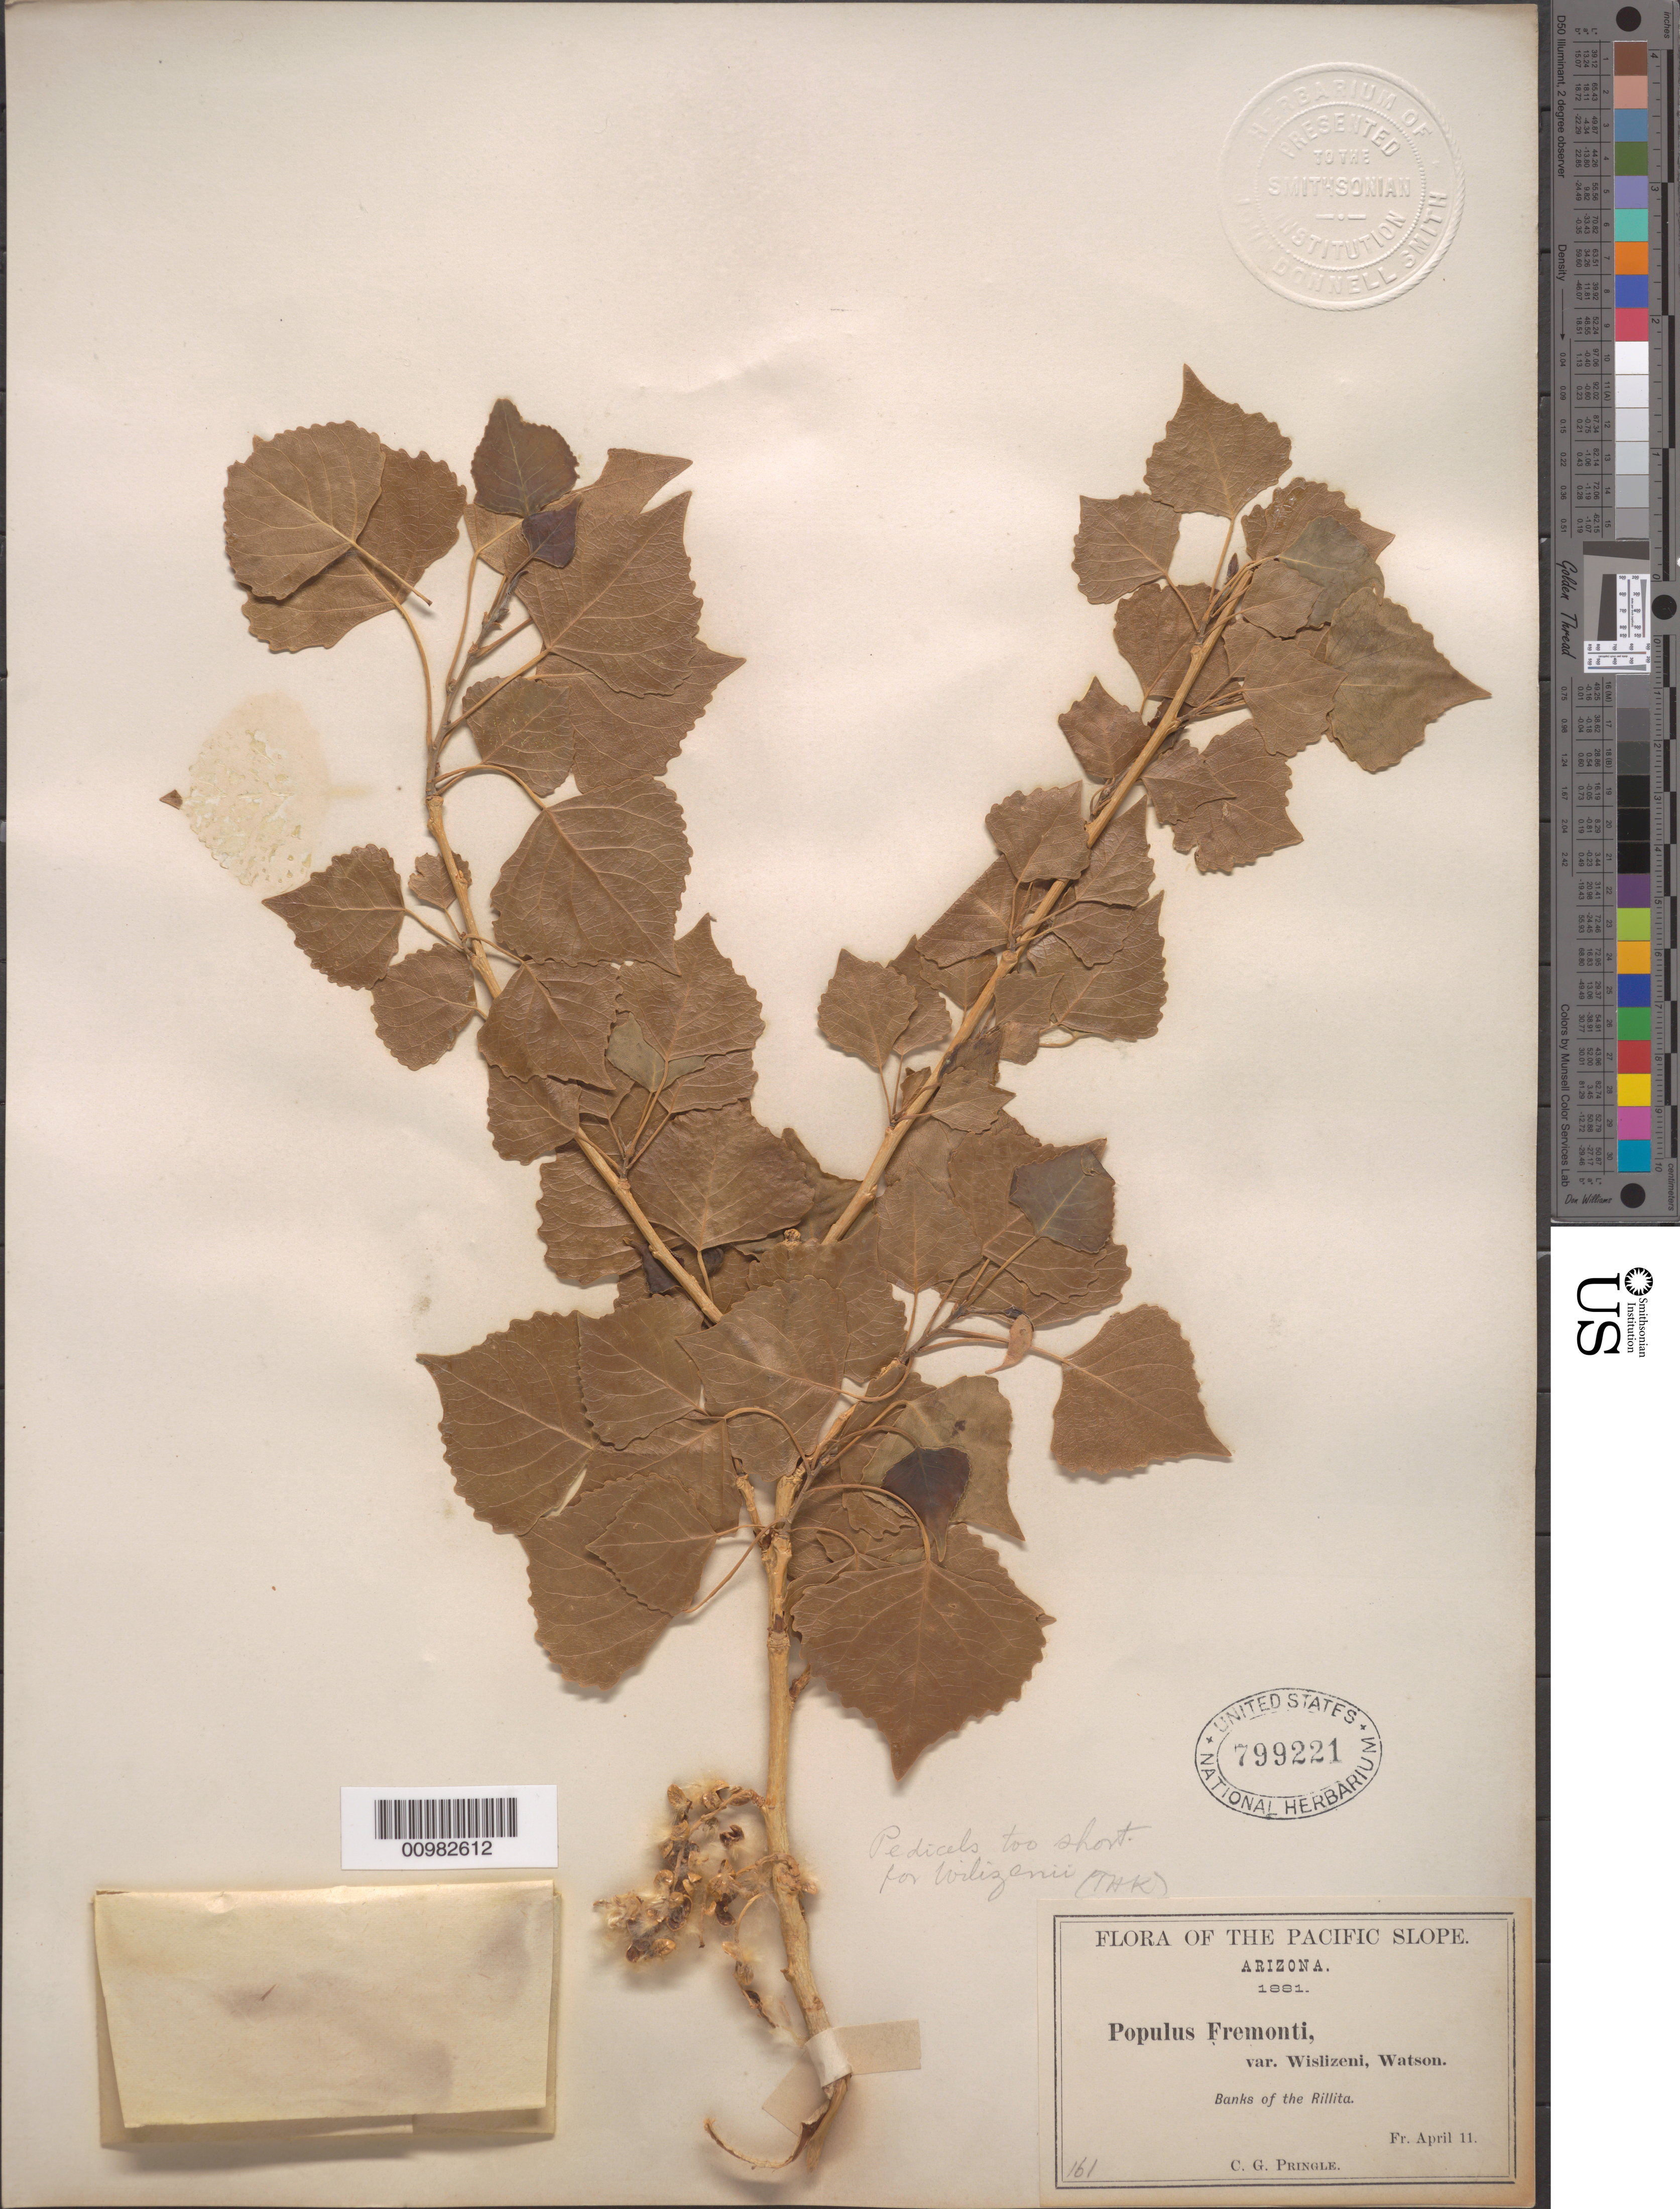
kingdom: Plantae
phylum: Tracheophyta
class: Magnoliopsida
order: Malpighiales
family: Salicaceae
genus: Populus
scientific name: Populus fremontii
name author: S. Watson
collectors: C. G. Pringle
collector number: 161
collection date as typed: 11 Apr 1881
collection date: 1881-04-11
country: United States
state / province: Arizona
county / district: Pima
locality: Banks of the Rillito.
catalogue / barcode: US 799221